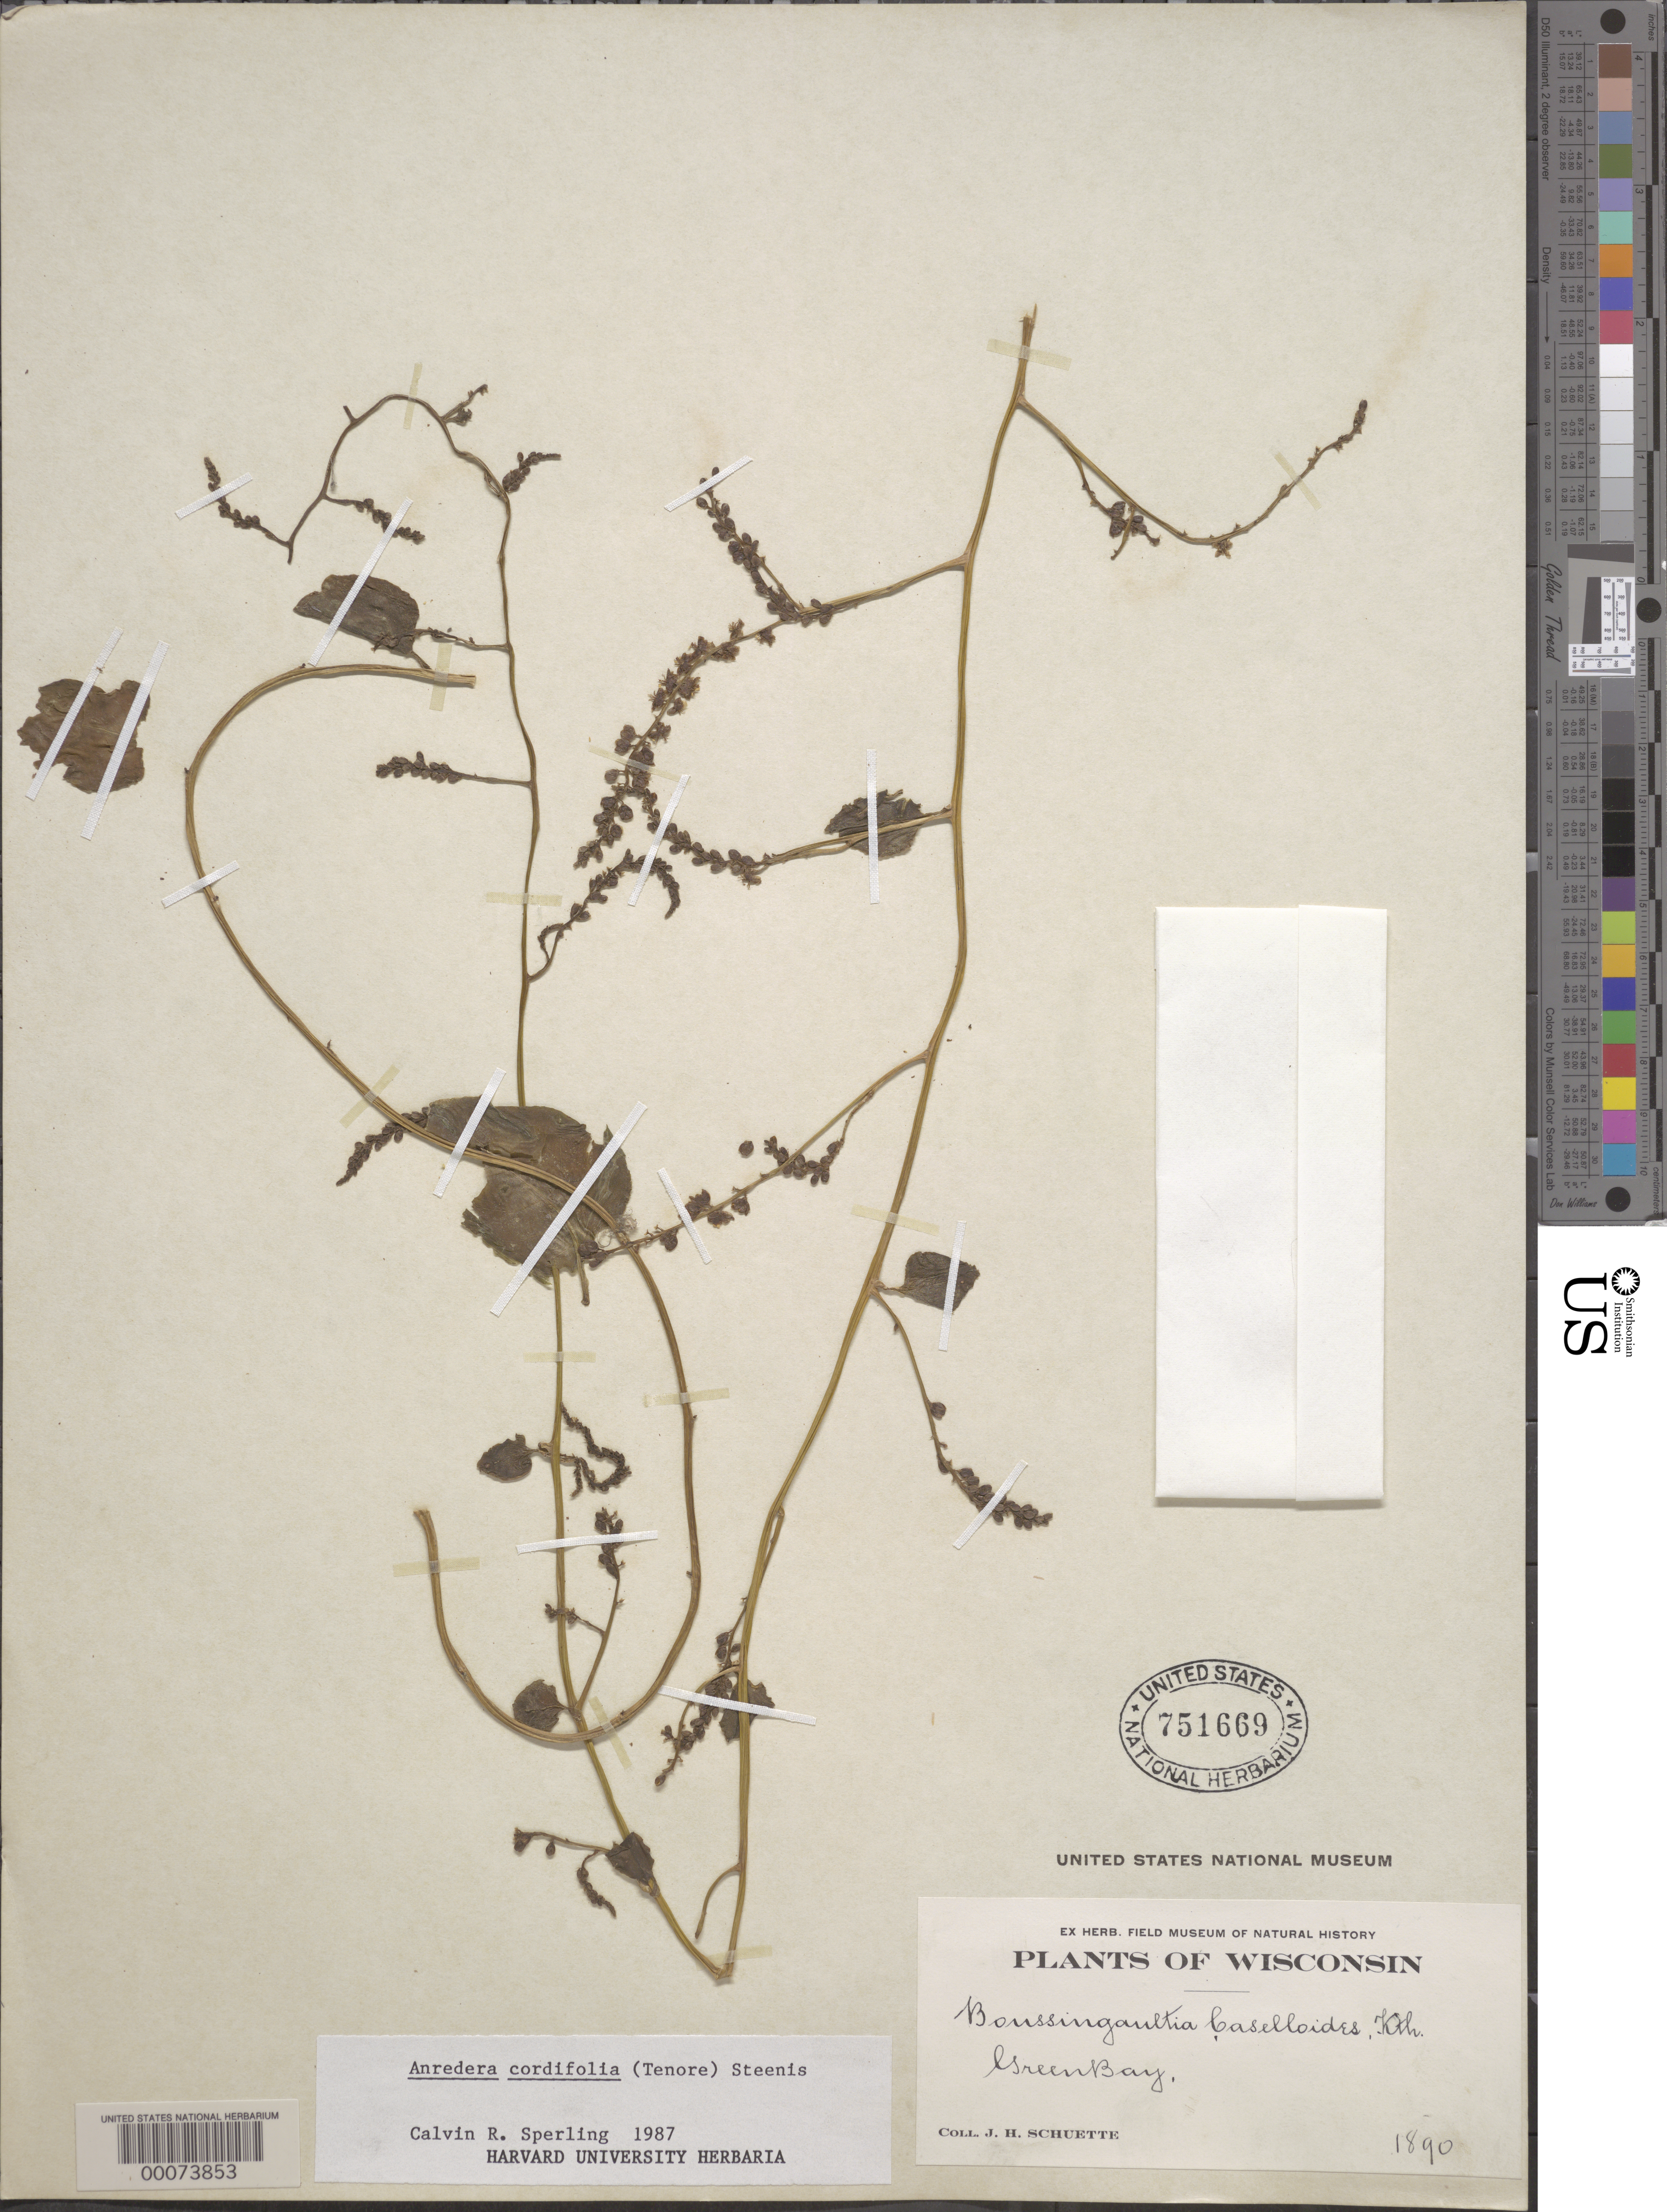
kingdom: Plantae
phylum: Tracheophyta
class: Magnoliopsida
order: Caryophyllales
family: Basellaceae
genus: Anredera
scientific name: Anredera cordifolia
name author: (Ten.) Steenis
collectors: J. H. Schuette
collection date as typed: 1890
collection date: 1890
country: United States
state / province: Wisconsin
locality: Green bay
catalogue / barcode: US 751669